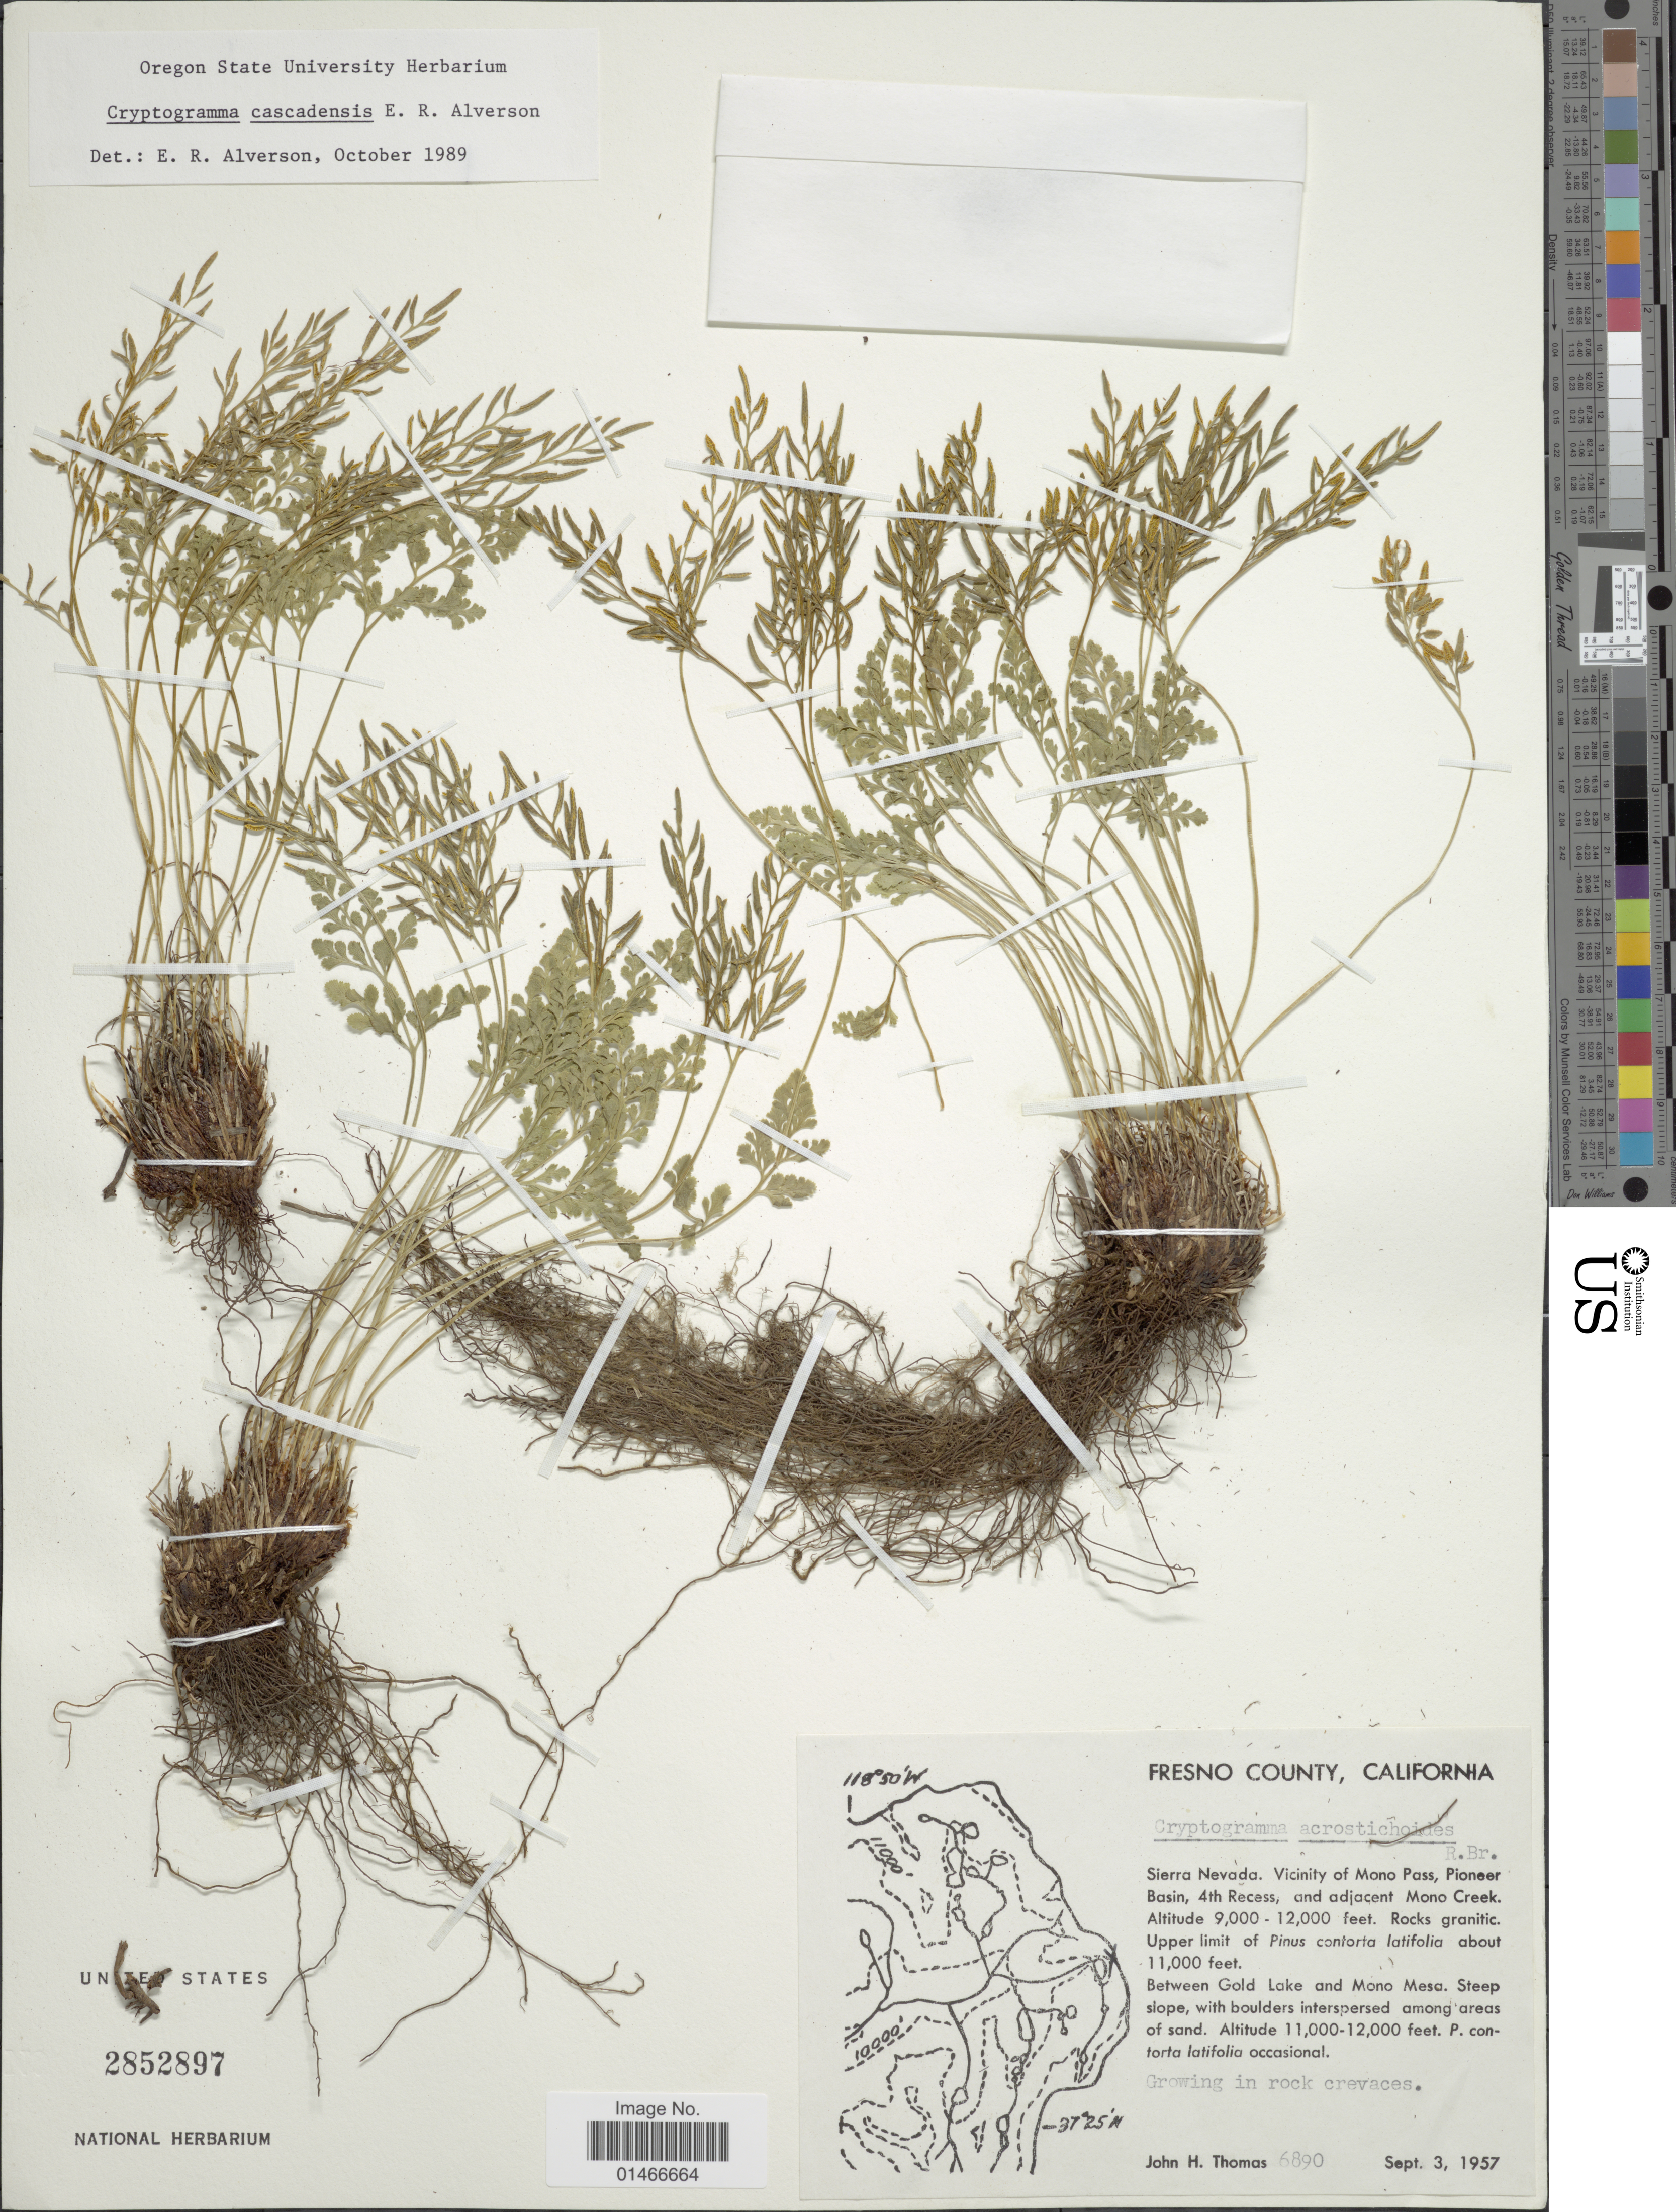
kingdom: Plantae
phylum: Tracheophyta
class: Polypodiopsida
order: Polypodiales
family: Pteridaceae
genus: Cryptogramma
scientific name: Cryptogramma cascadensis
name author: Alverson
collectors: J. H. Thomas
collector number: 6890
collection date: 1957-09-03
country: United States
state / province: California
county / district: Fresno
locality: Fresno County. Sierra Nevada. Vicinity of Mono Pass, Pioneer Basin, 4th Recess, and adjacent Mono Creek. Between Gold Lake and Mono Mesa.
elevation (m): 3353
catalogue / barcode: US 2852897